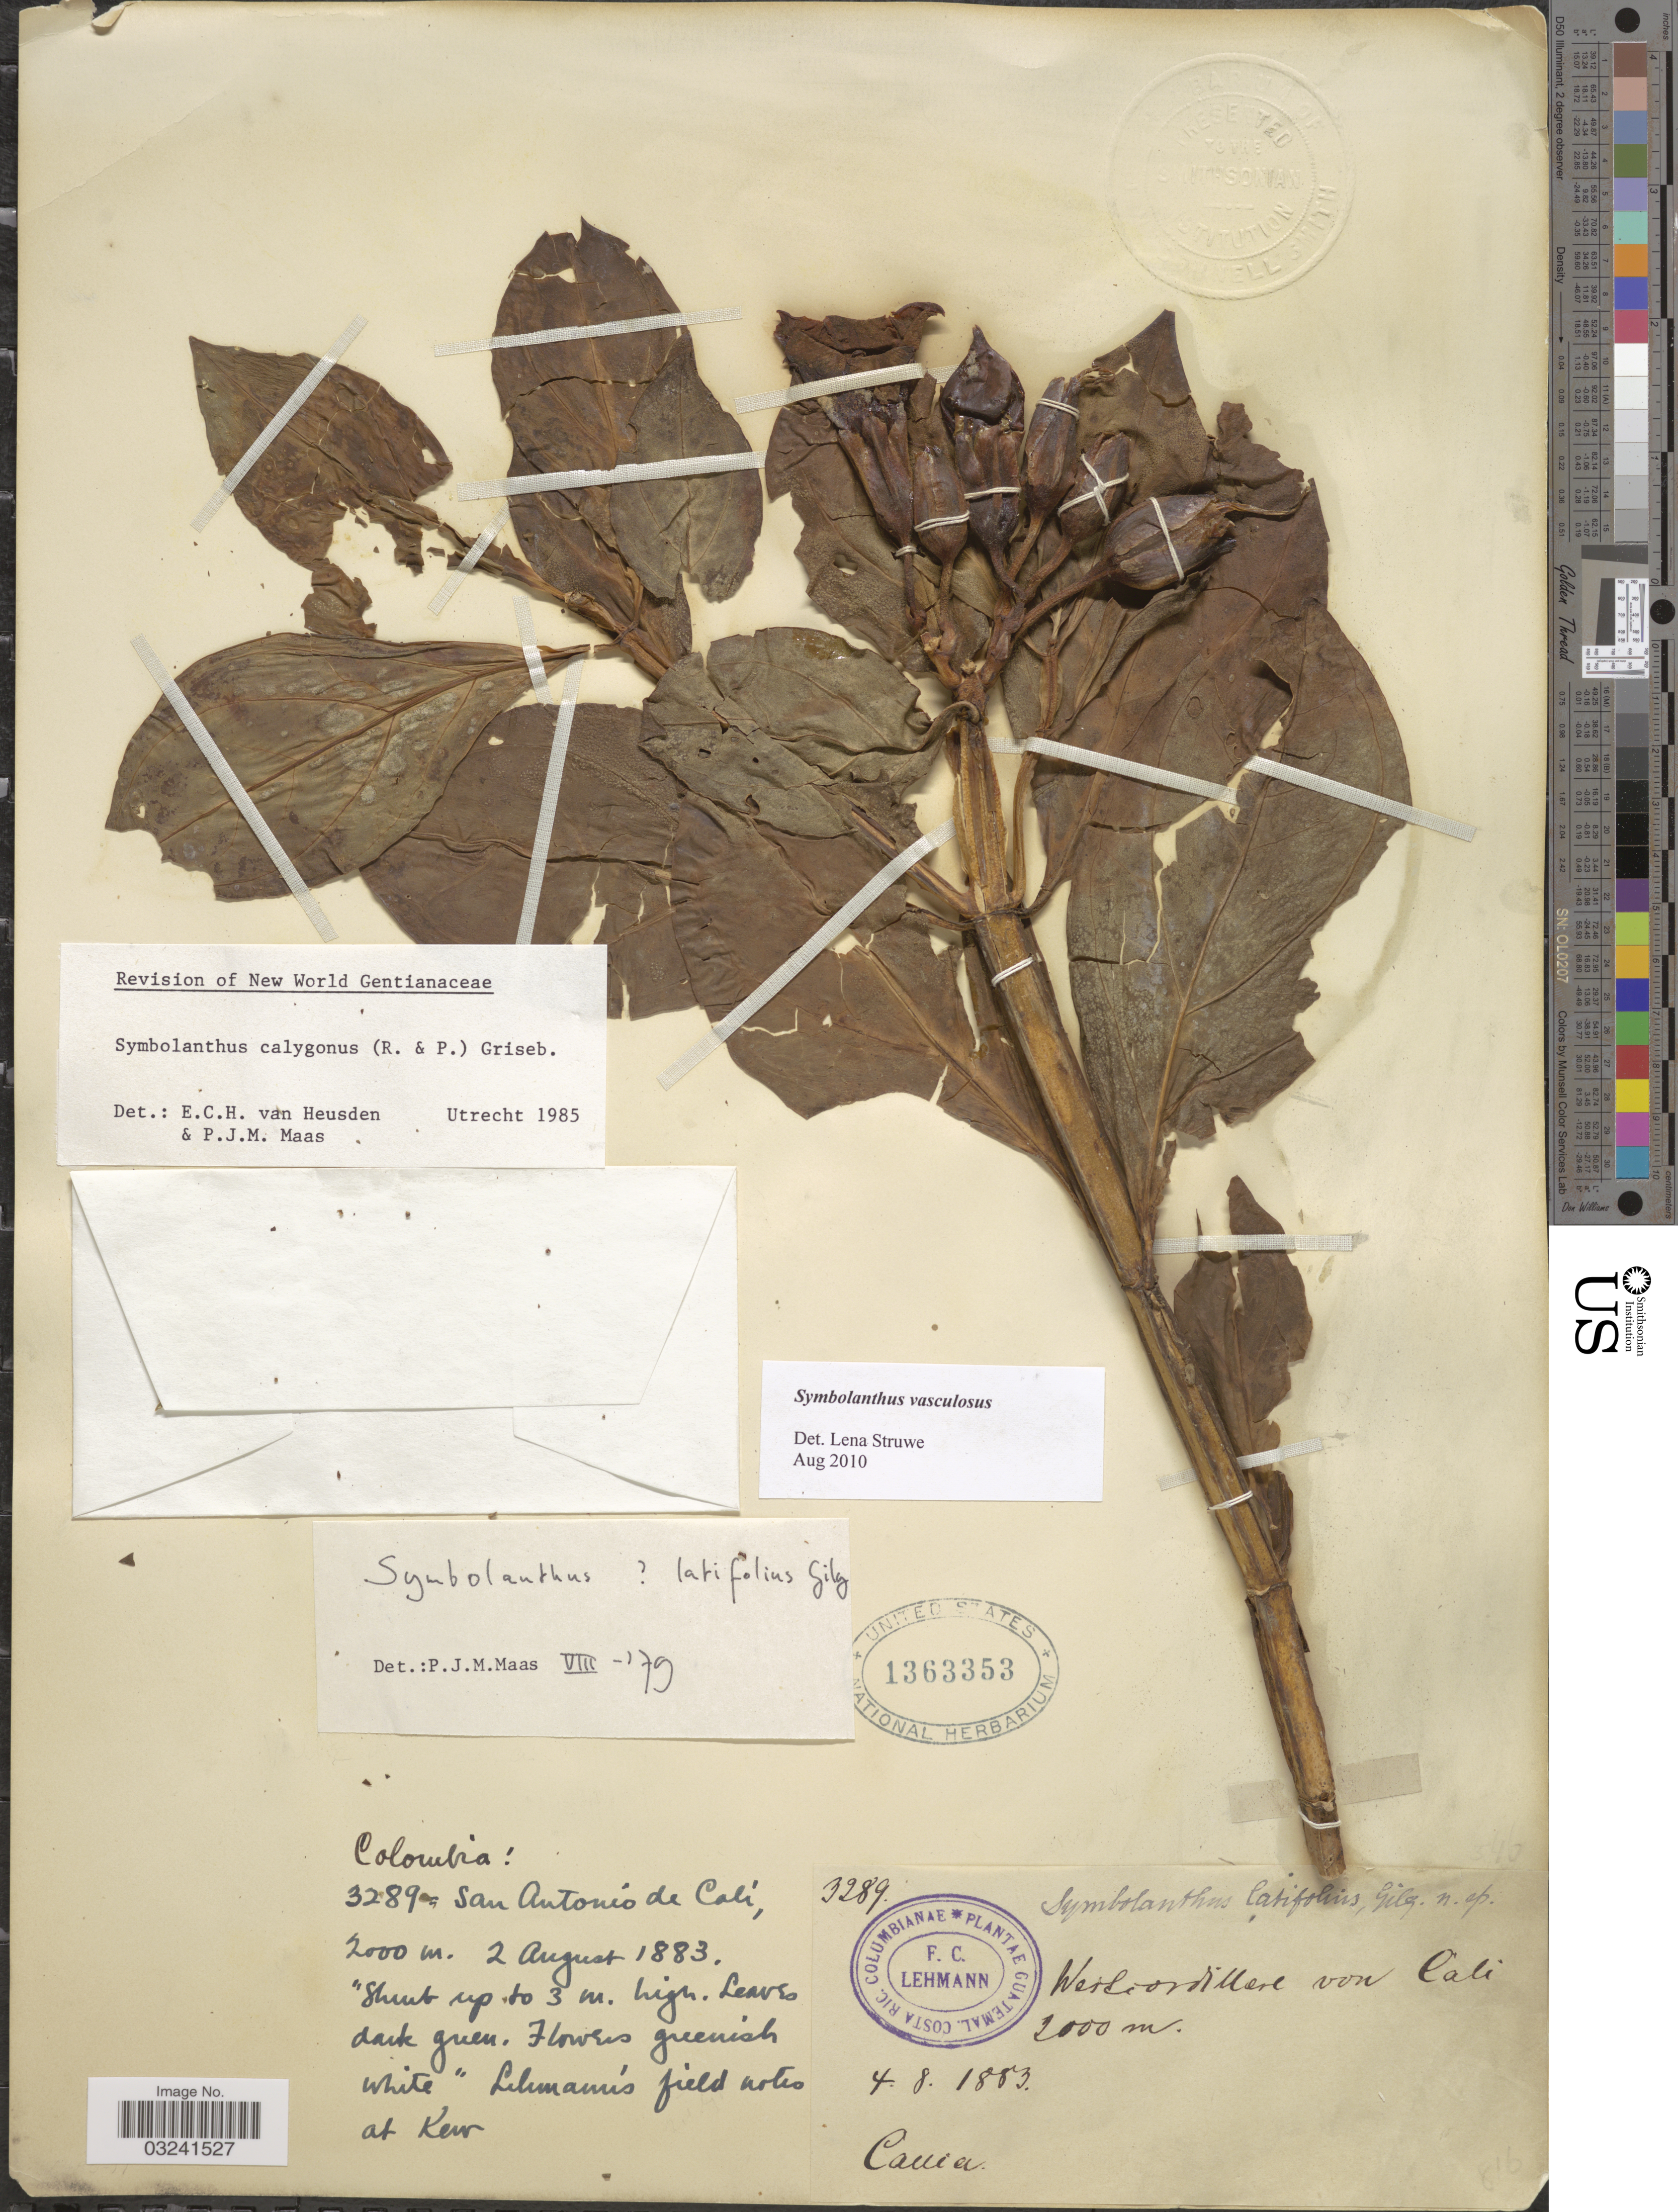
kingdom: Plantae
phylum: Tracheophyta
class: Magnoliopsida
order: Gentianales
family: Gentianaceae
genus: Symbolanthus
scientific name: Symbolanthus vasculosus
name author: (Griseb.) Gilg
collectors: F. C. Lehmann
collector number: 3289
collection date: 1883-08-04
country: Colombia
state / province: Cauca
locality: San Antonio de Cali.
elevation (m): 2000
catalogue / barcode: US 1363353